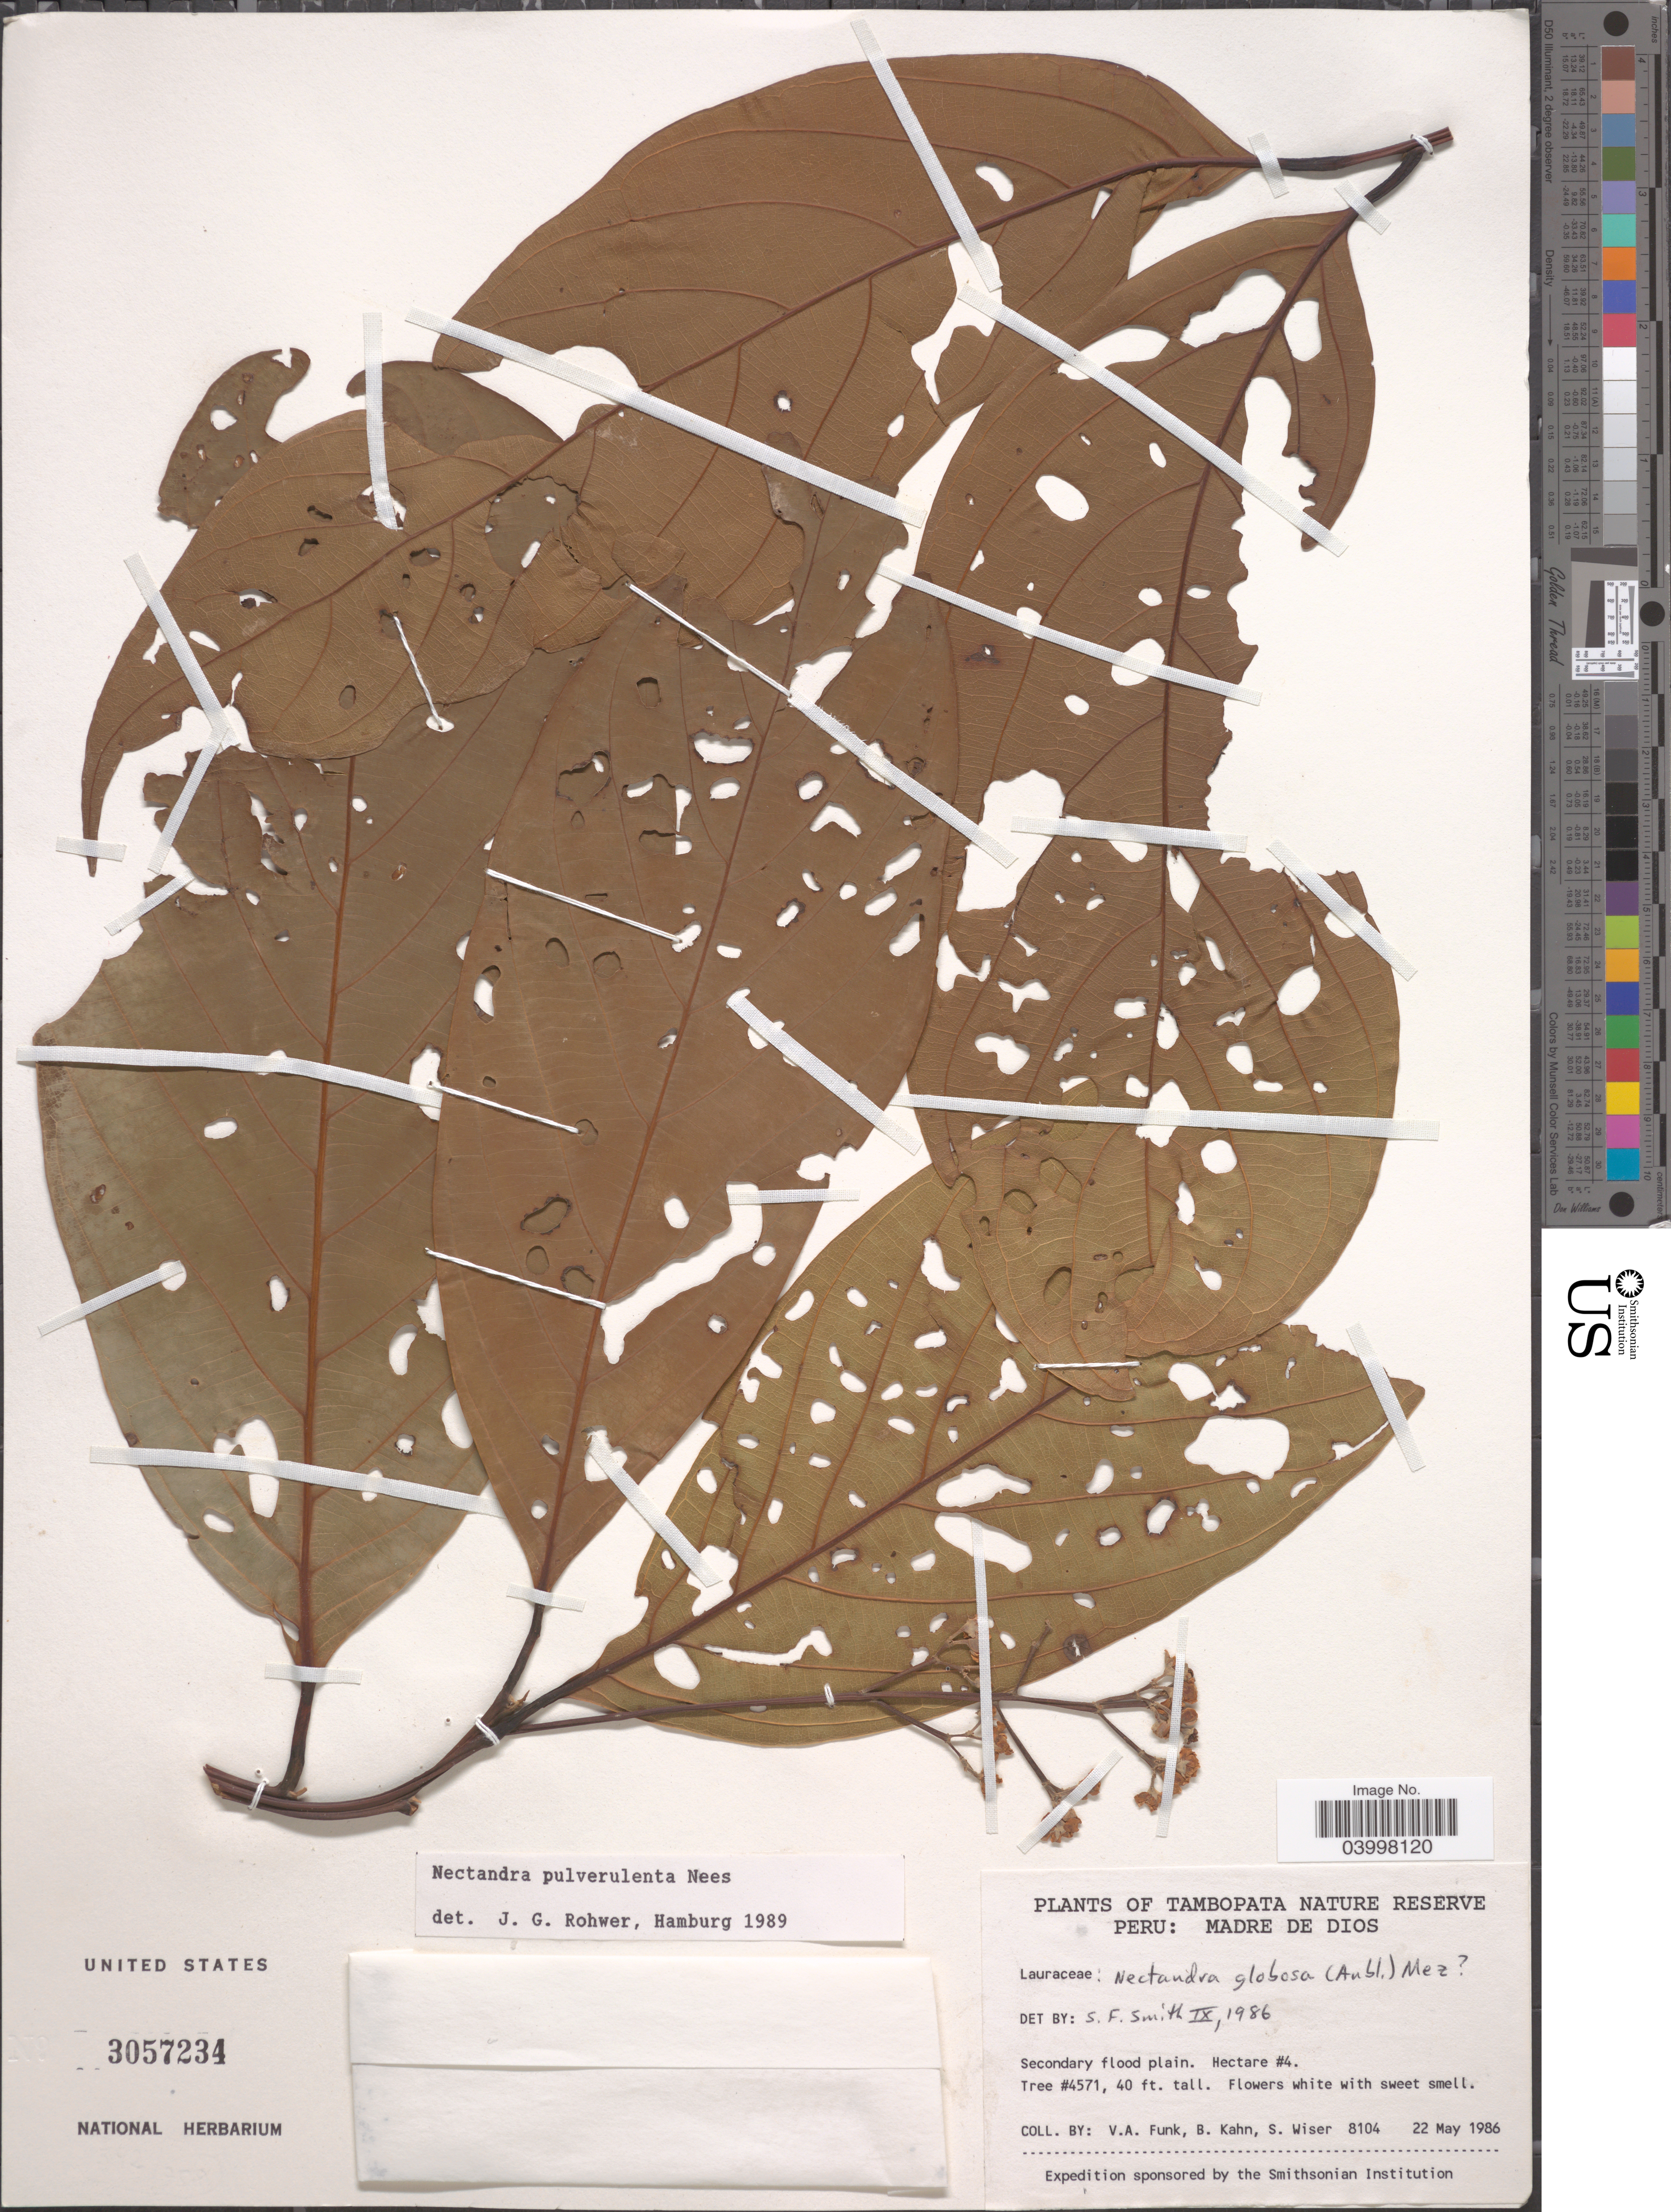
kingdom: Plantae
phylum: Tracheophyta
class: Magnoliopsida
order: Laurales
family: Lauraceae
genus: Nectandra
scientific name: Nectandra pulverulenta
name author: Nees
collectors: V. Funk, B. Kahn & S. Wiser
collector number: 8104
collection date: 1986-05-22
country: Peru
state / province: Madre de Dios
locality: Tambopata Nature Reserve. Secondary flood plain. Hectare #4.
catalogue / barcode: US 3057234